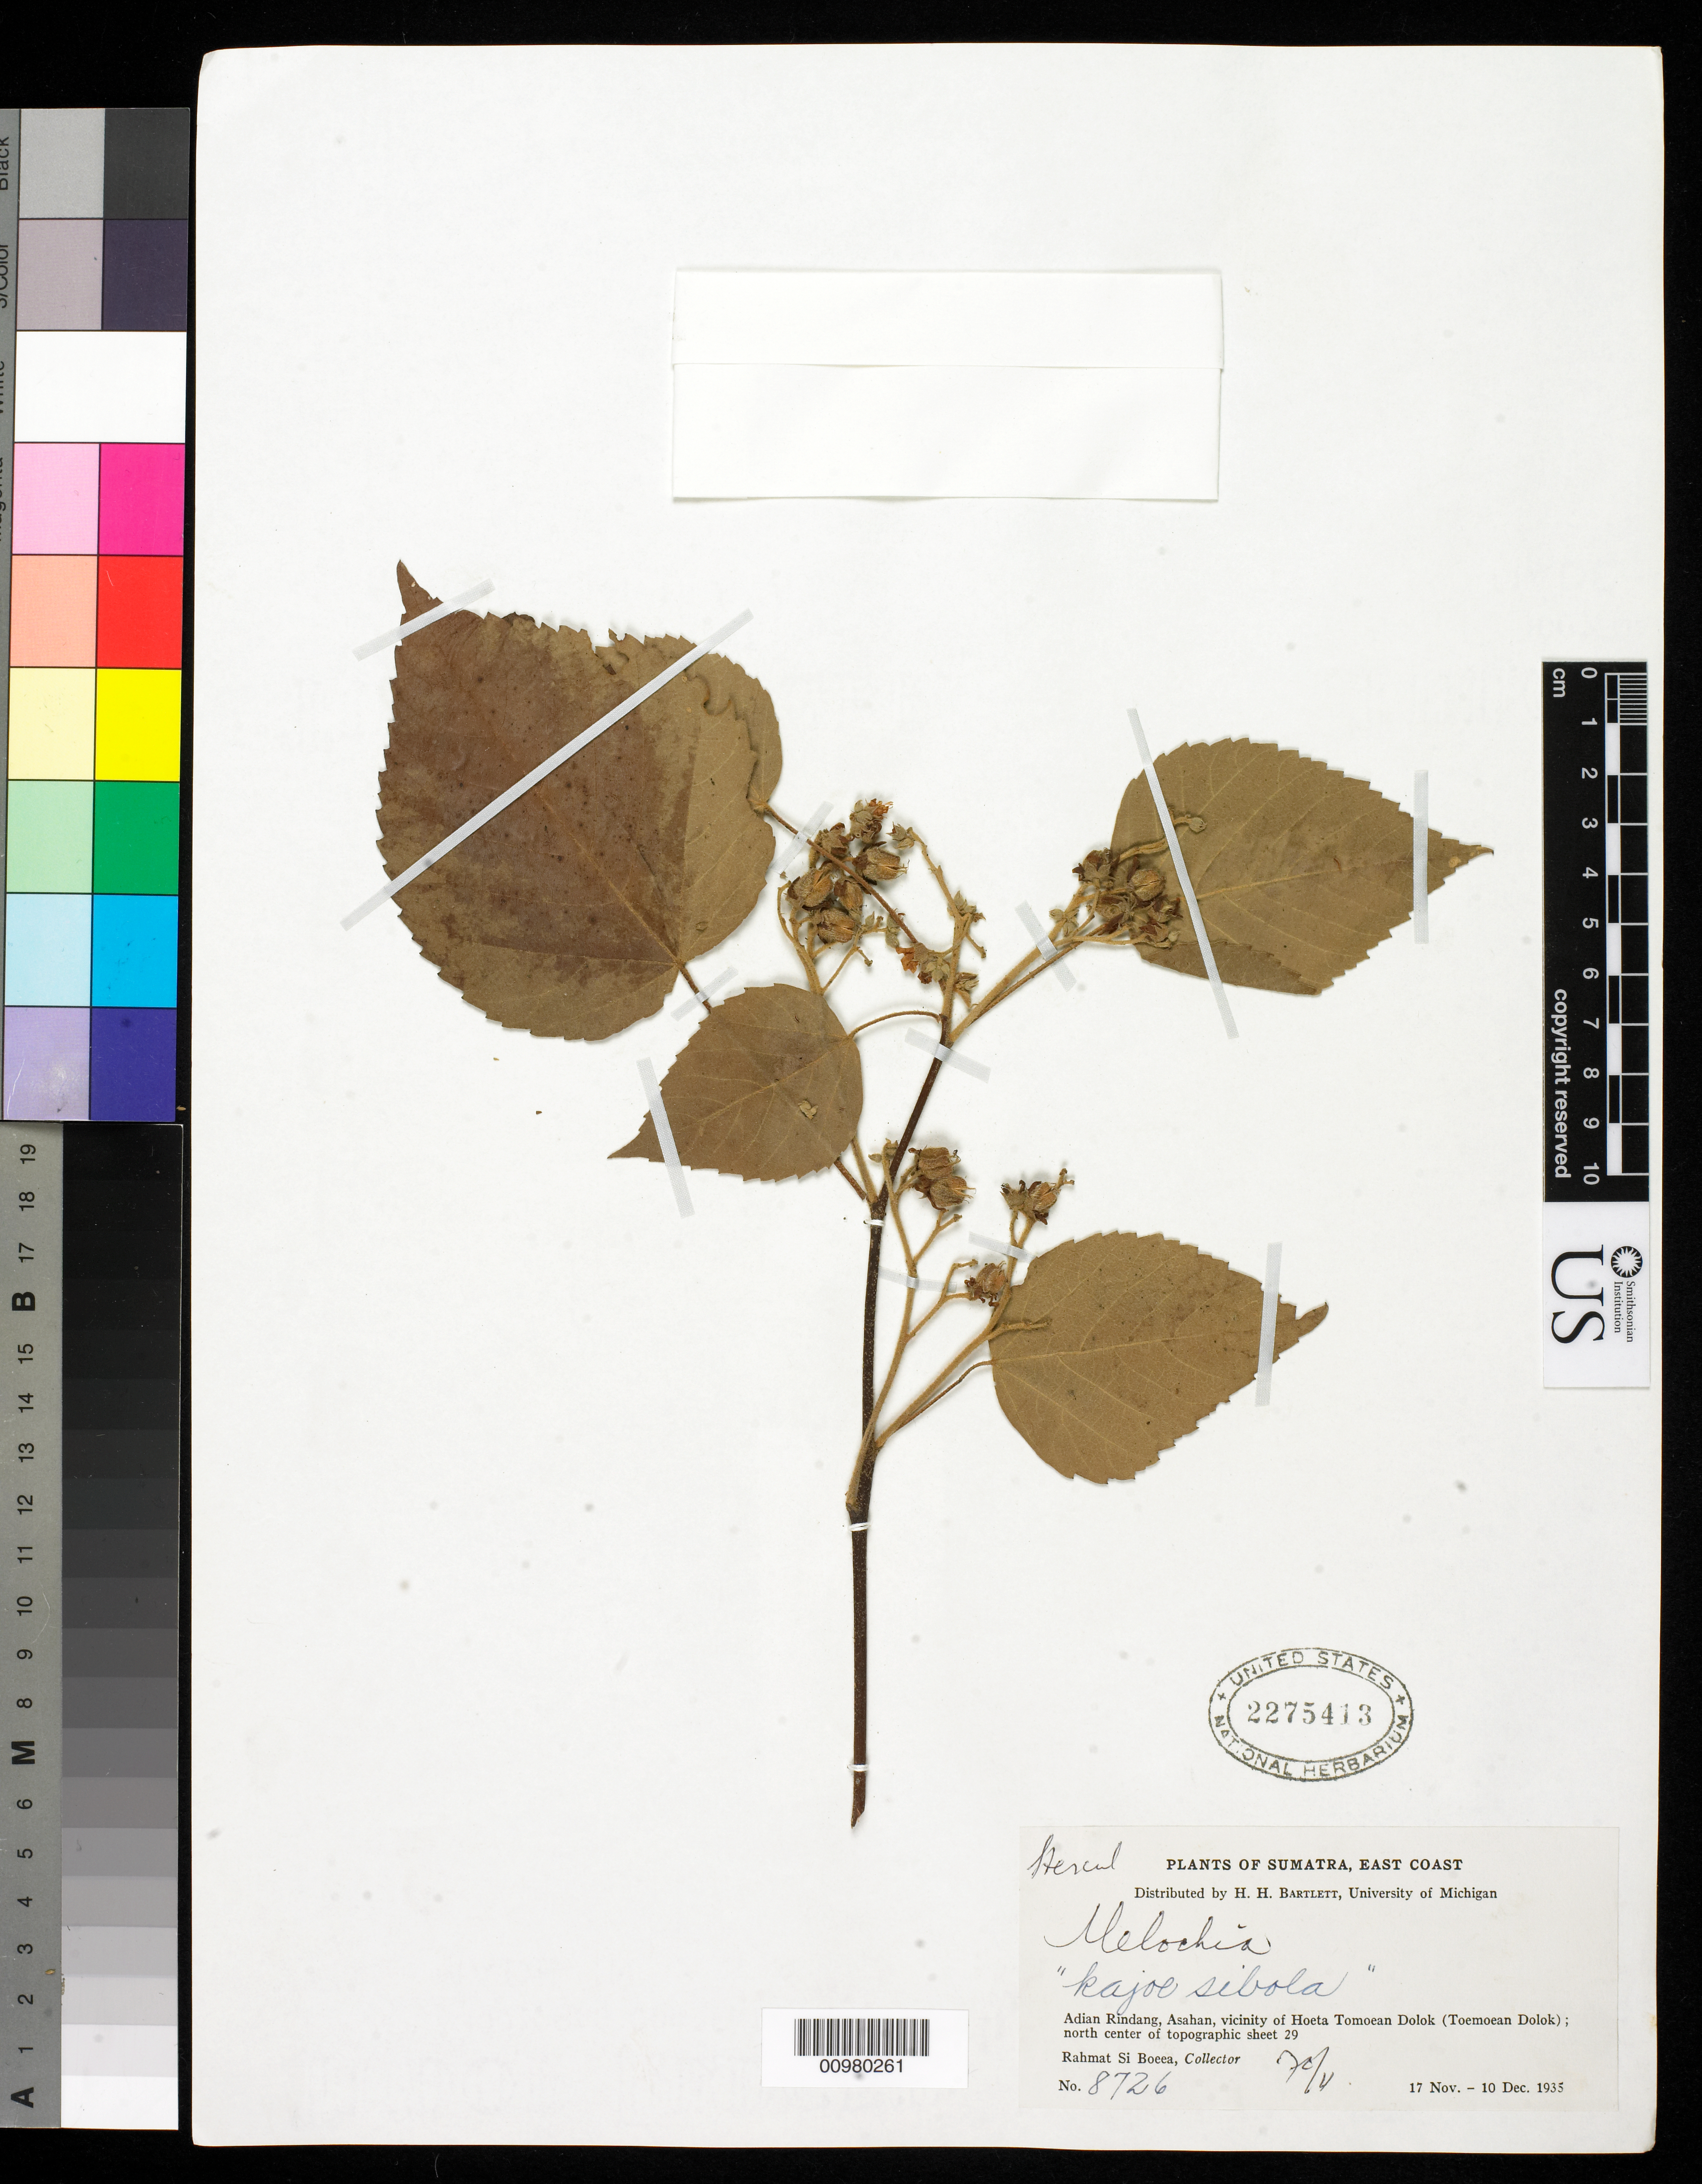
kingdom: Plantae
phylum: Tracheophyta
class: Magnoliopsida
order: Malvales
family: Malvaceae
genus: Melochia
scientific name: Melochia pyramidata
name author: L.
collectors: Rahmat Si Boeea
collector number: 8726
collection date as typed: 17 Nov 1935 to 10 Dec 1935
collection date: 1935-11-17/1935-12-10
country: Indonesia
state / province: Sumatra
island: Sumatra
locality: (East Coast) Vicinity of Hoeta Tomoean Dolok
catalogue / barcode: US 2275413